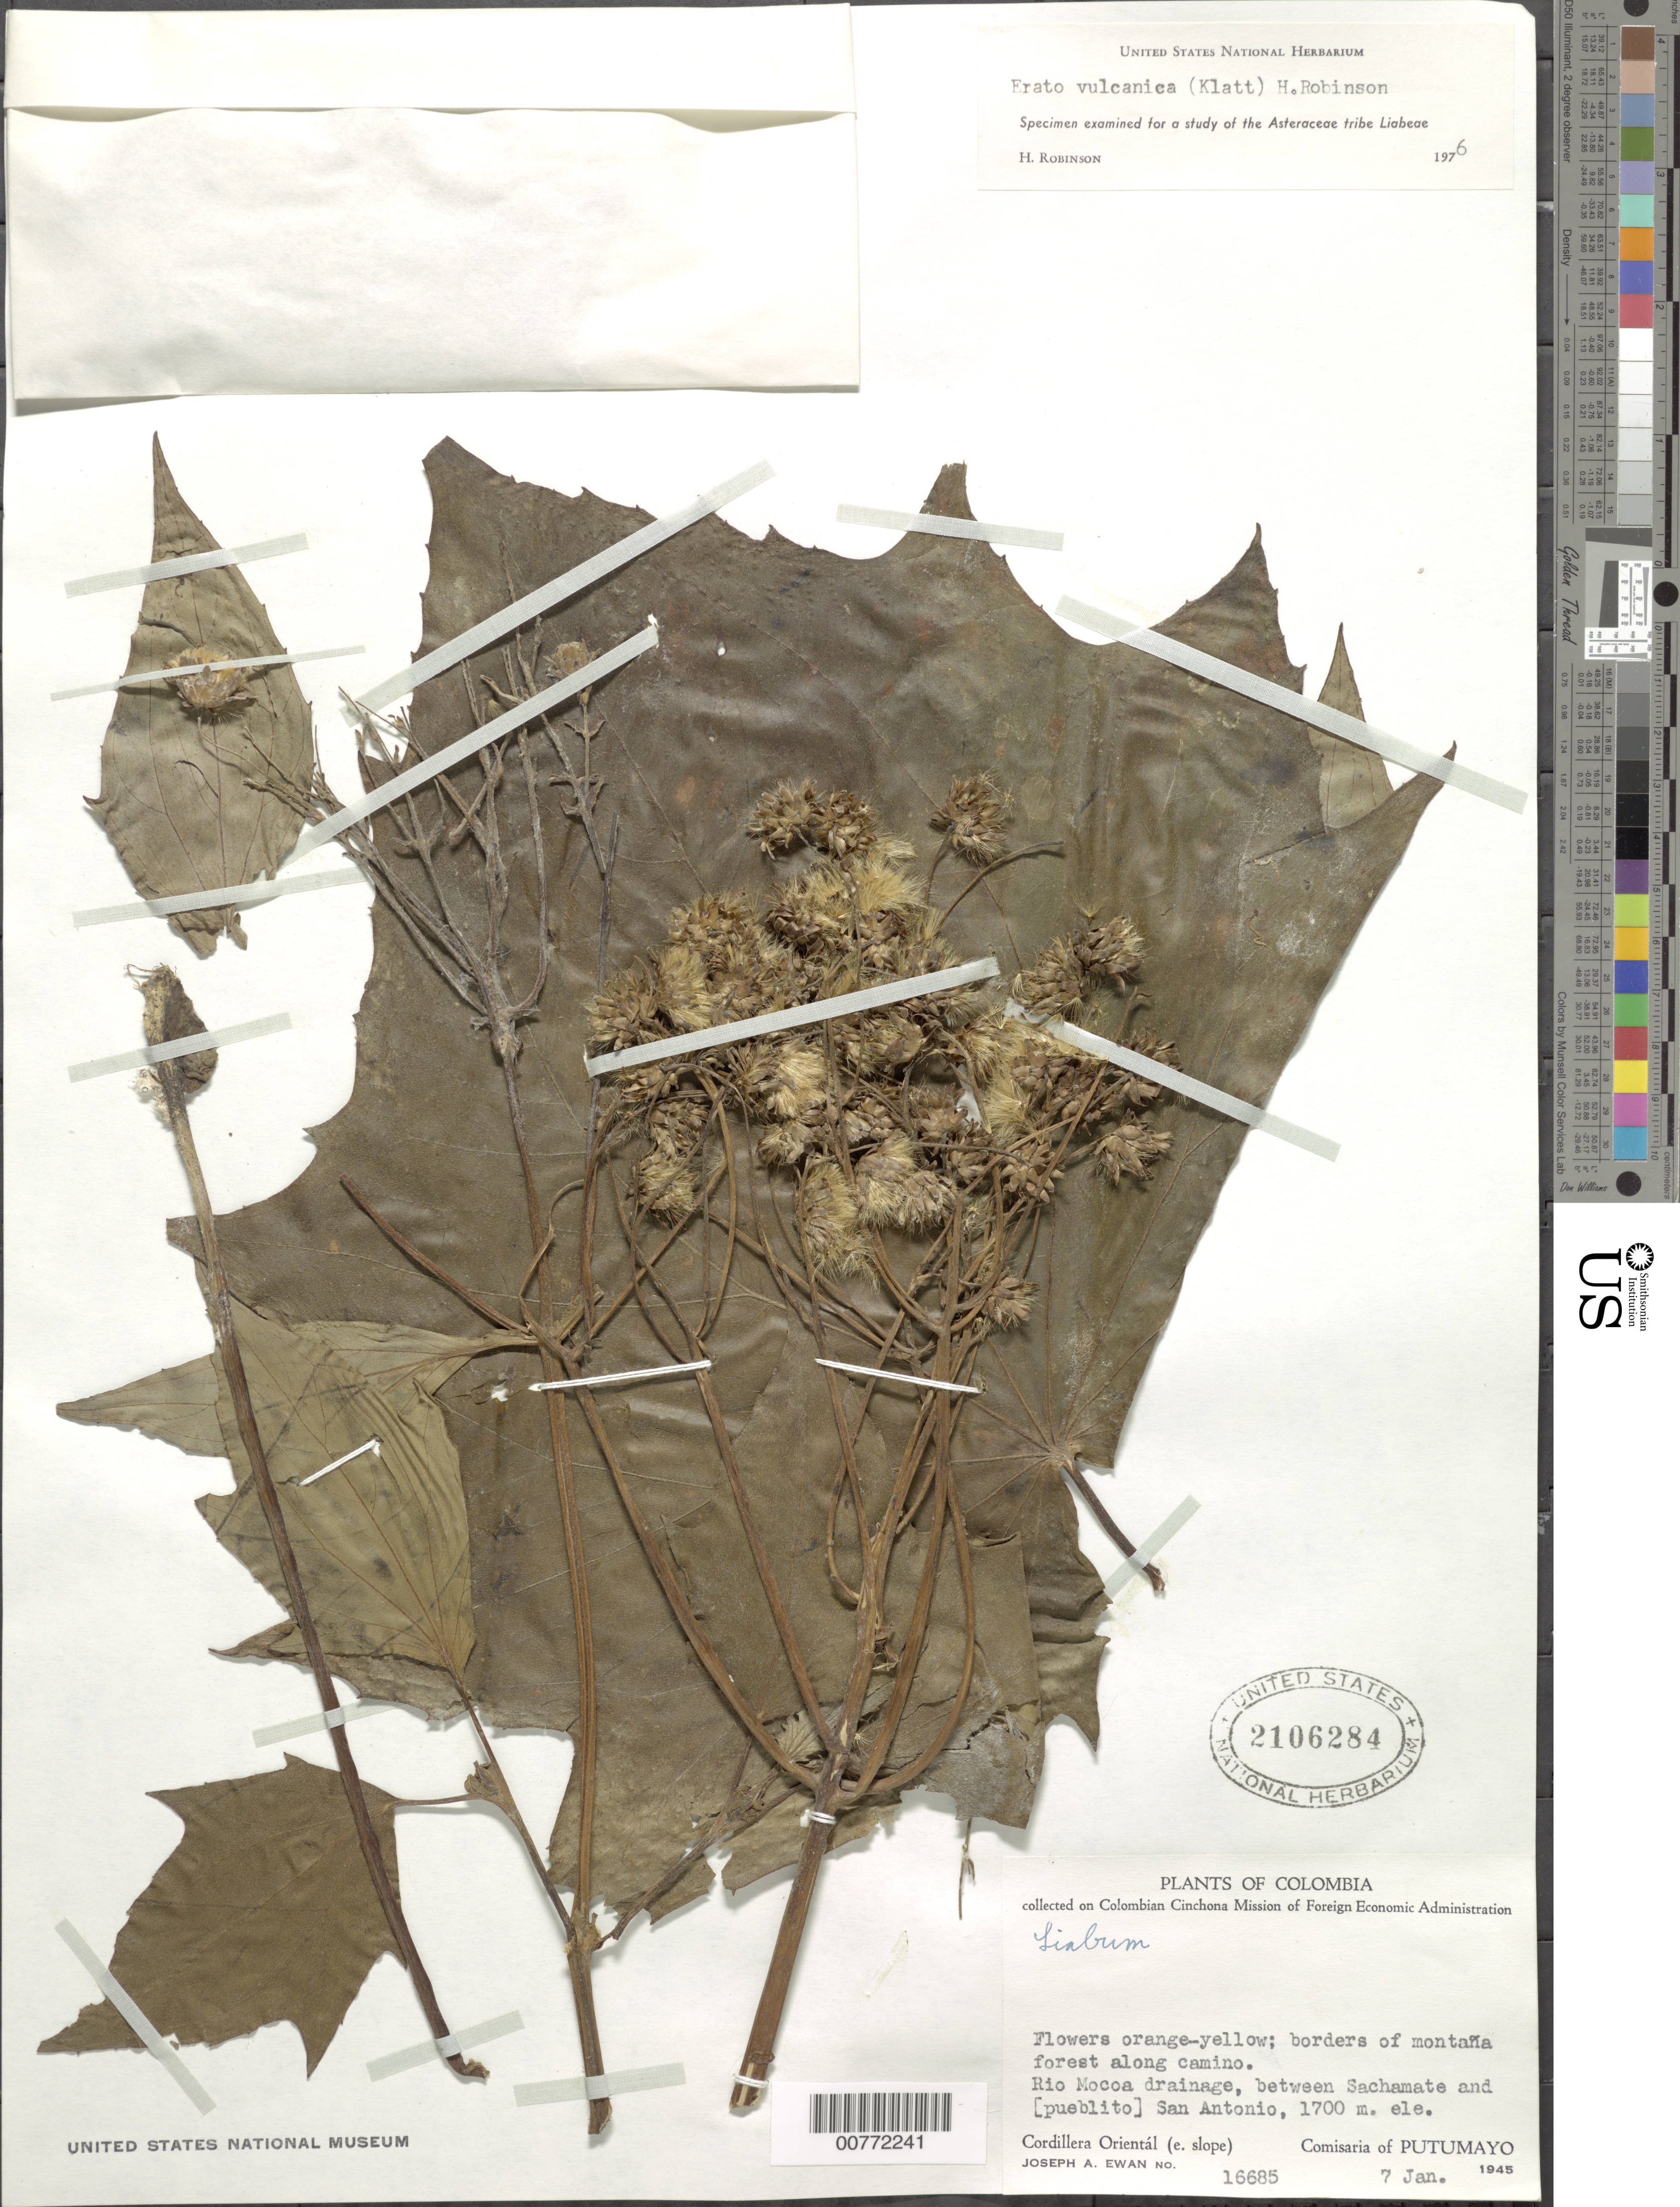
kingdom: Plantae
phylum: Tracheophyta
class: Magnoliopsida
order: Asterales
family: Asteraceae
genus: Erato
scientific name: Erato vulcanica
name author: (Klatt) H. Rob.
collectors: J. A. Ewan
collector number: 16685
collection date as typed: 7 January 1945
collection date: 1945-01-07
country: Colombia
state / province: Putumayo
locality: Cordillera Oriental E slope, Rio Mocco drainage, between Sachamate and [pueblito] San Antonia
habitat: Borders of the montana forest along camino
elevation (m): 1700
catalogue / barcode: US 2106284